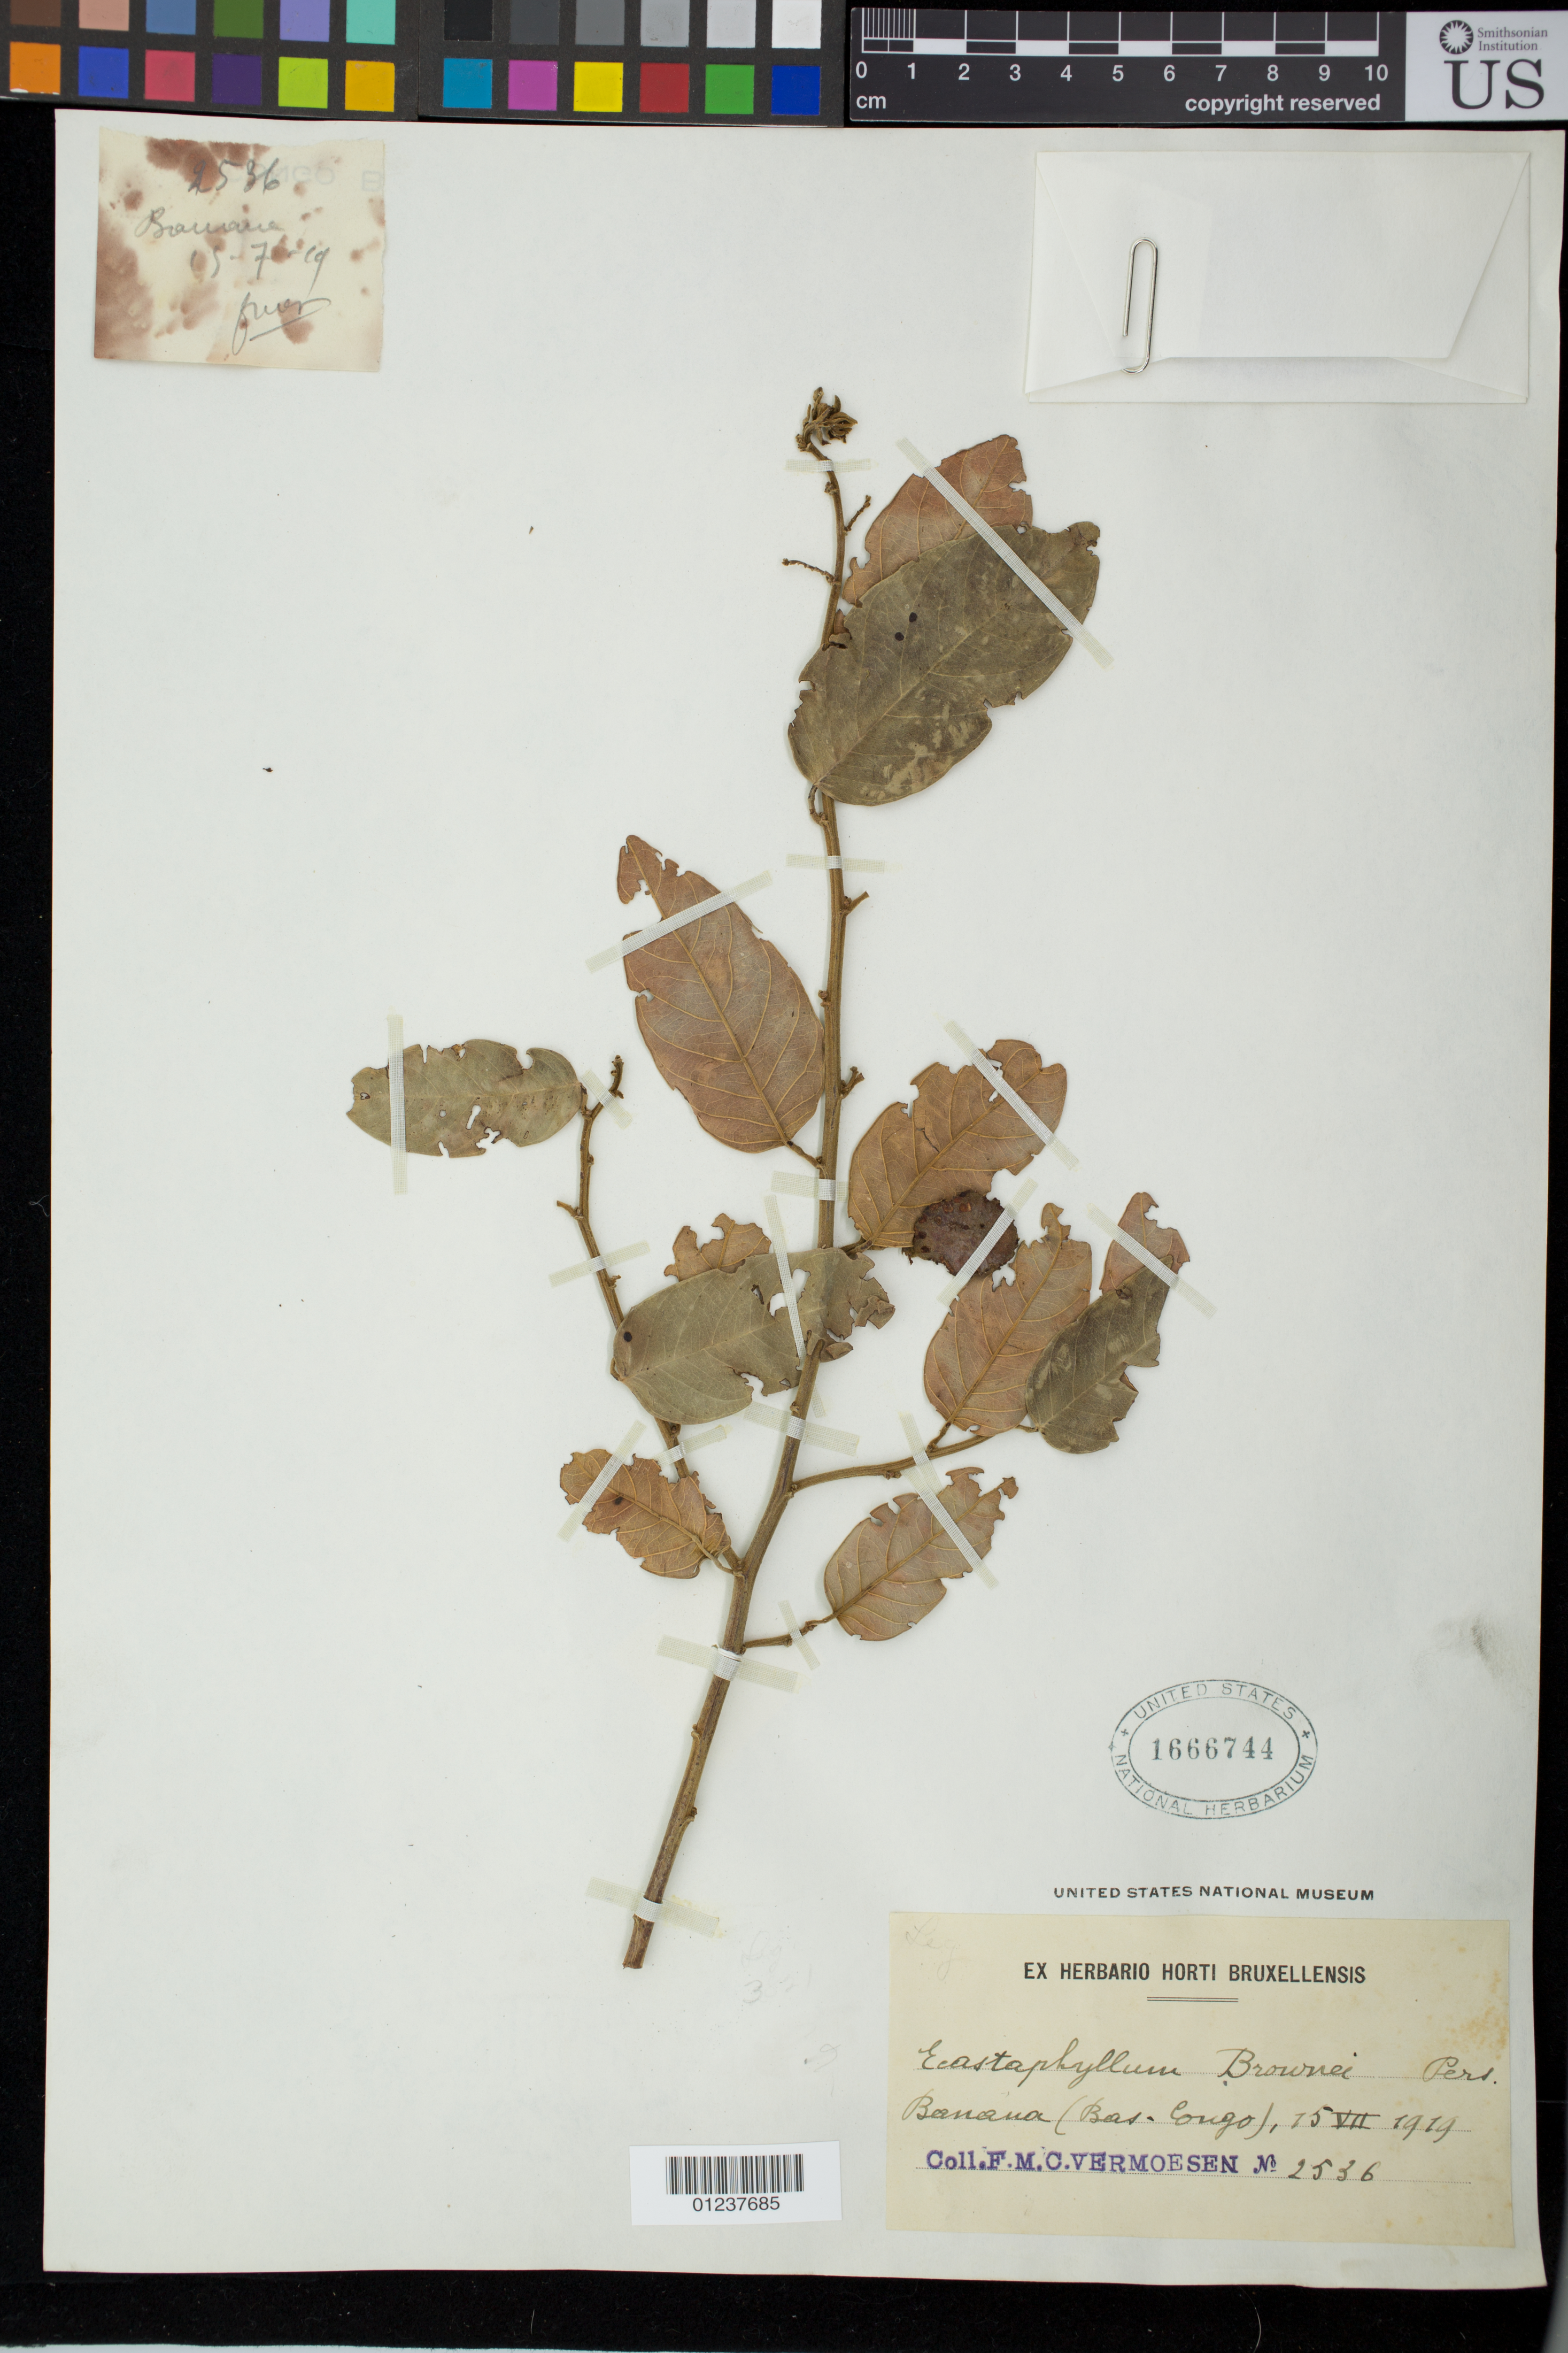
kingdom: Plantae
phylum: Tracheophyta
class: Magnoliopsida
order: Fabales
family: Fabaceae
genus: Dalbergia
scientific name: Dalbergia ecastaphyllum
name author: (L.) Taub.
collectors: C. Vermoesen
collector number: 2536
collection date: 1919-07-15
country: Congo, Democratic Republic of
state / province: Kongo Central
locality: Banana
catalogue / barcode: US 1666744